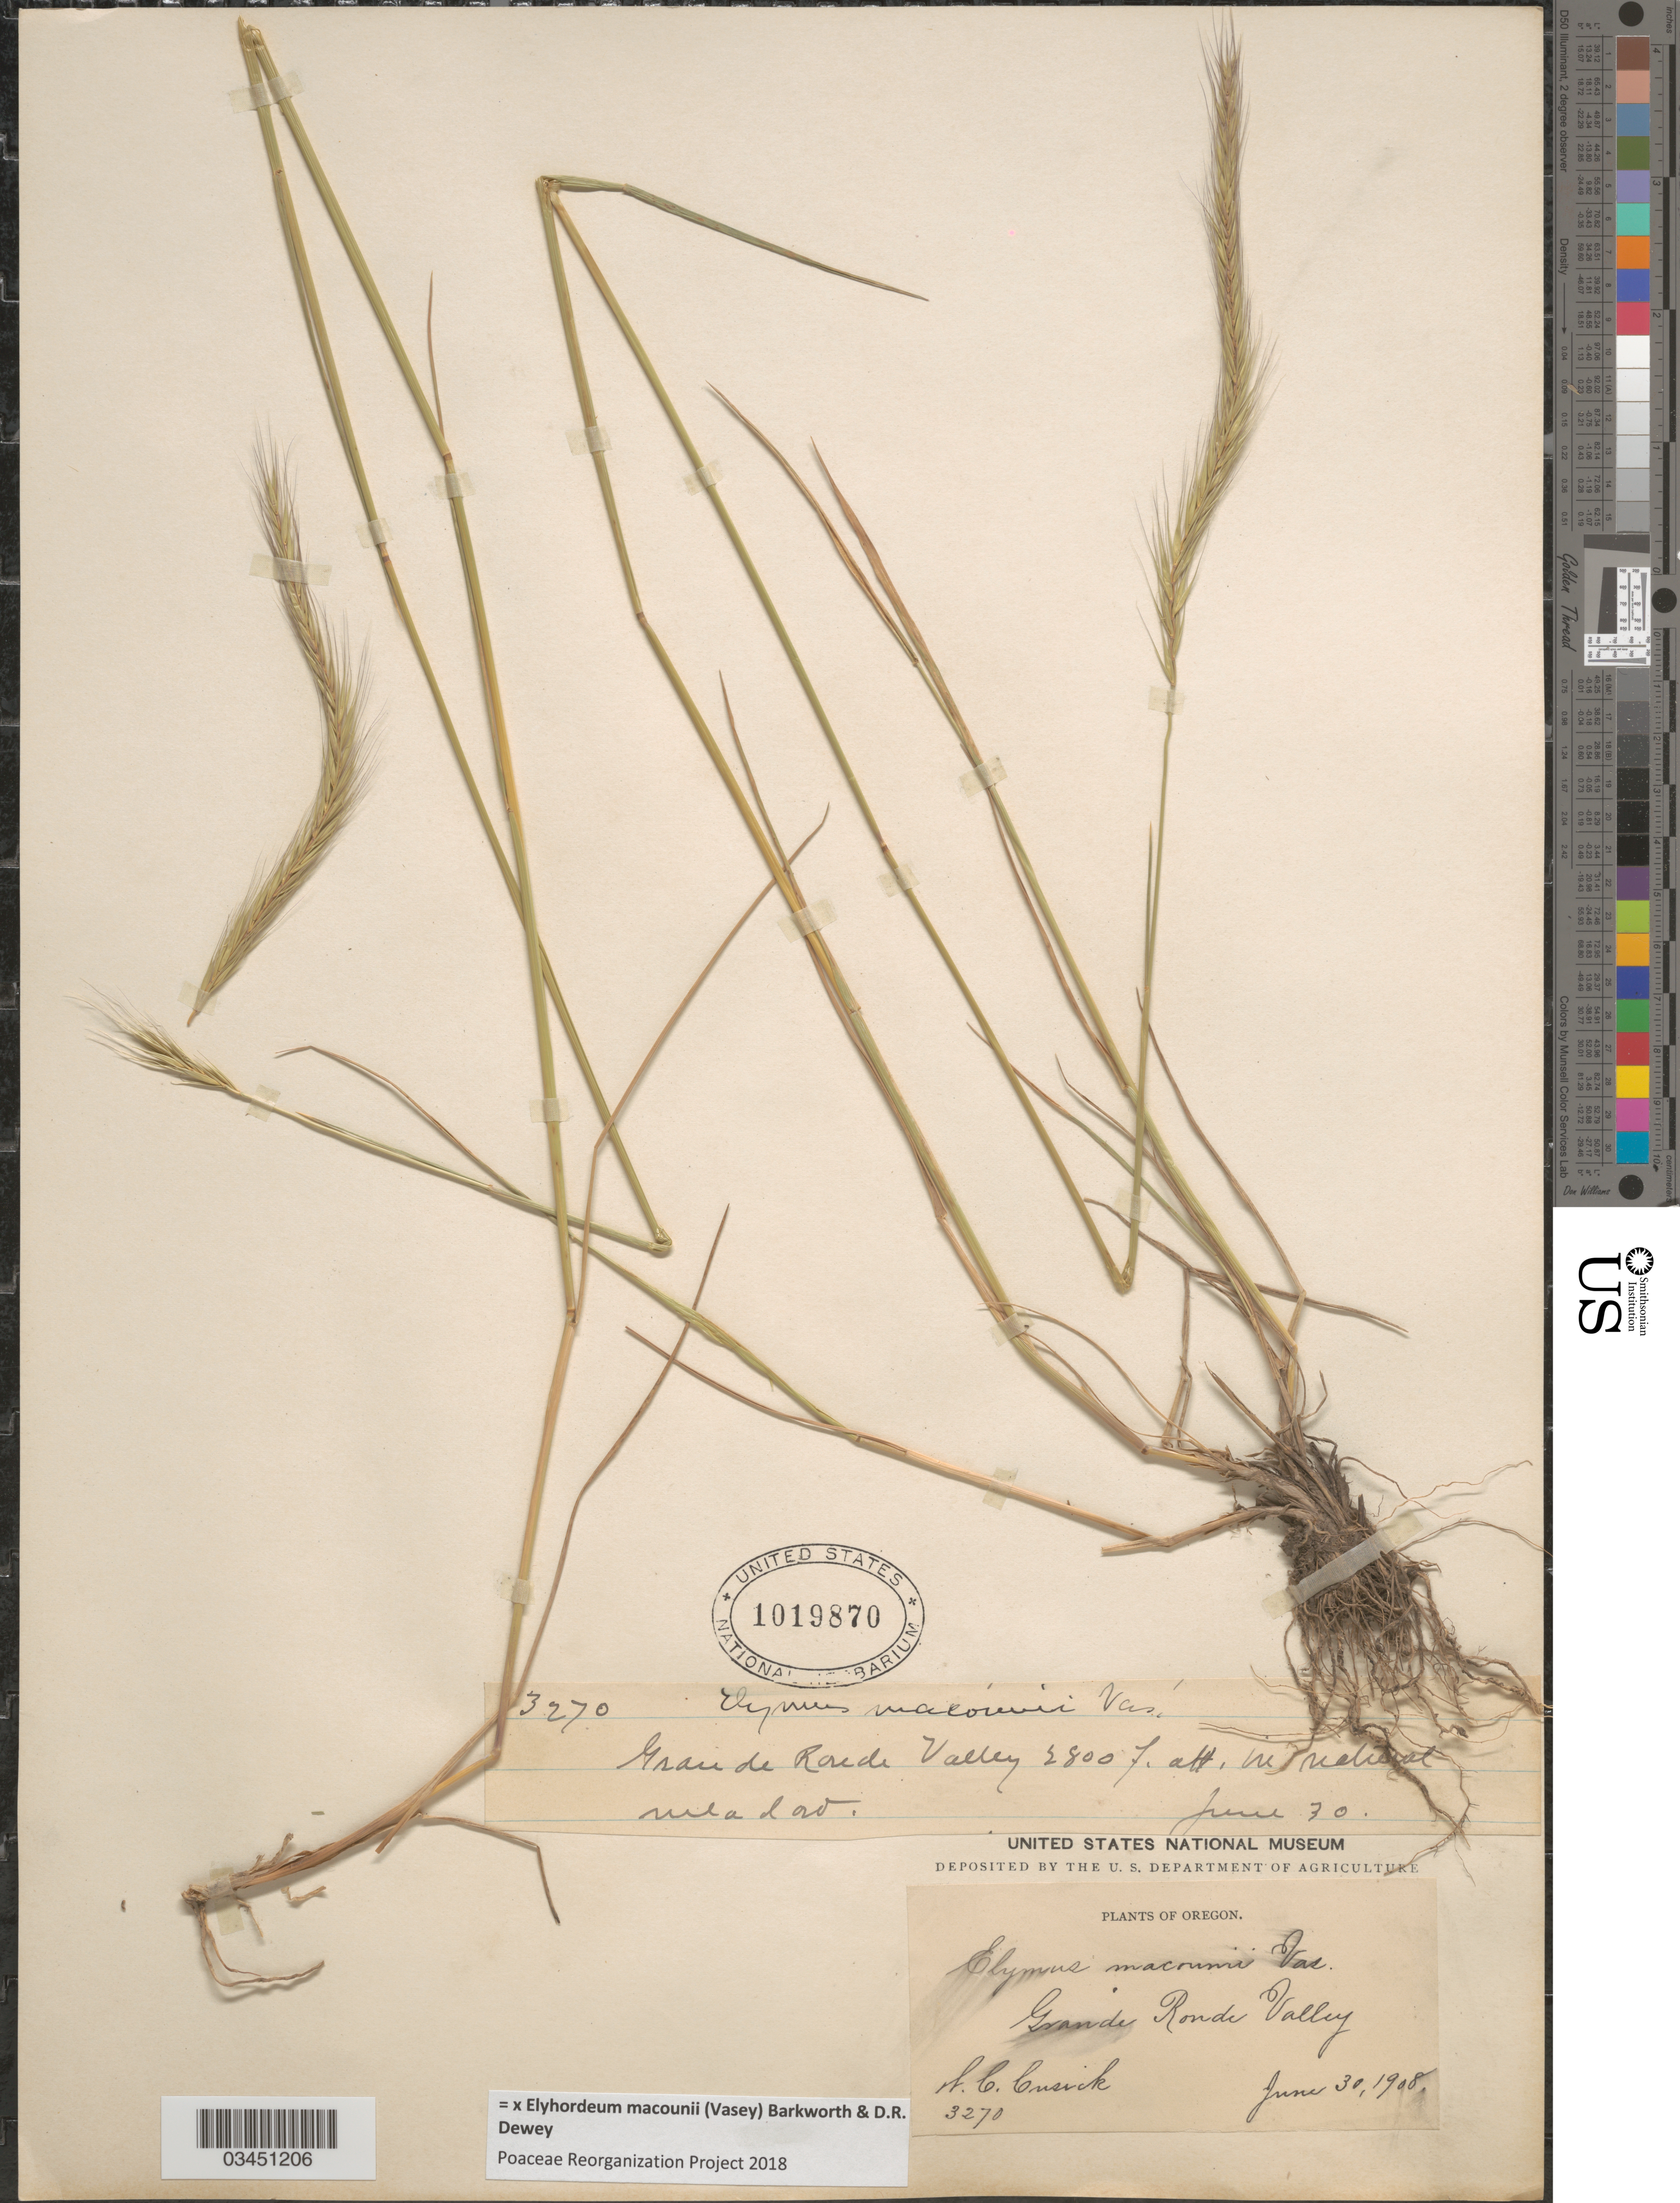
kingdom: Plantae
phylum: Tracheophyta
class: Liliopsida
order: Poales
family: Poaceae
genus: Elyhordeum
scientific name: x Elyhordeum macounii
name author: (Vasey) Barkworth & Dewey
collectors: W. C. Cusick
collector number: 3270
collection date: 1908-06-30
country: United States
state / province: Oregon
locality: Grande Ronde Valley.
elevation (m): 853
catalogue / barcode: US 1019870